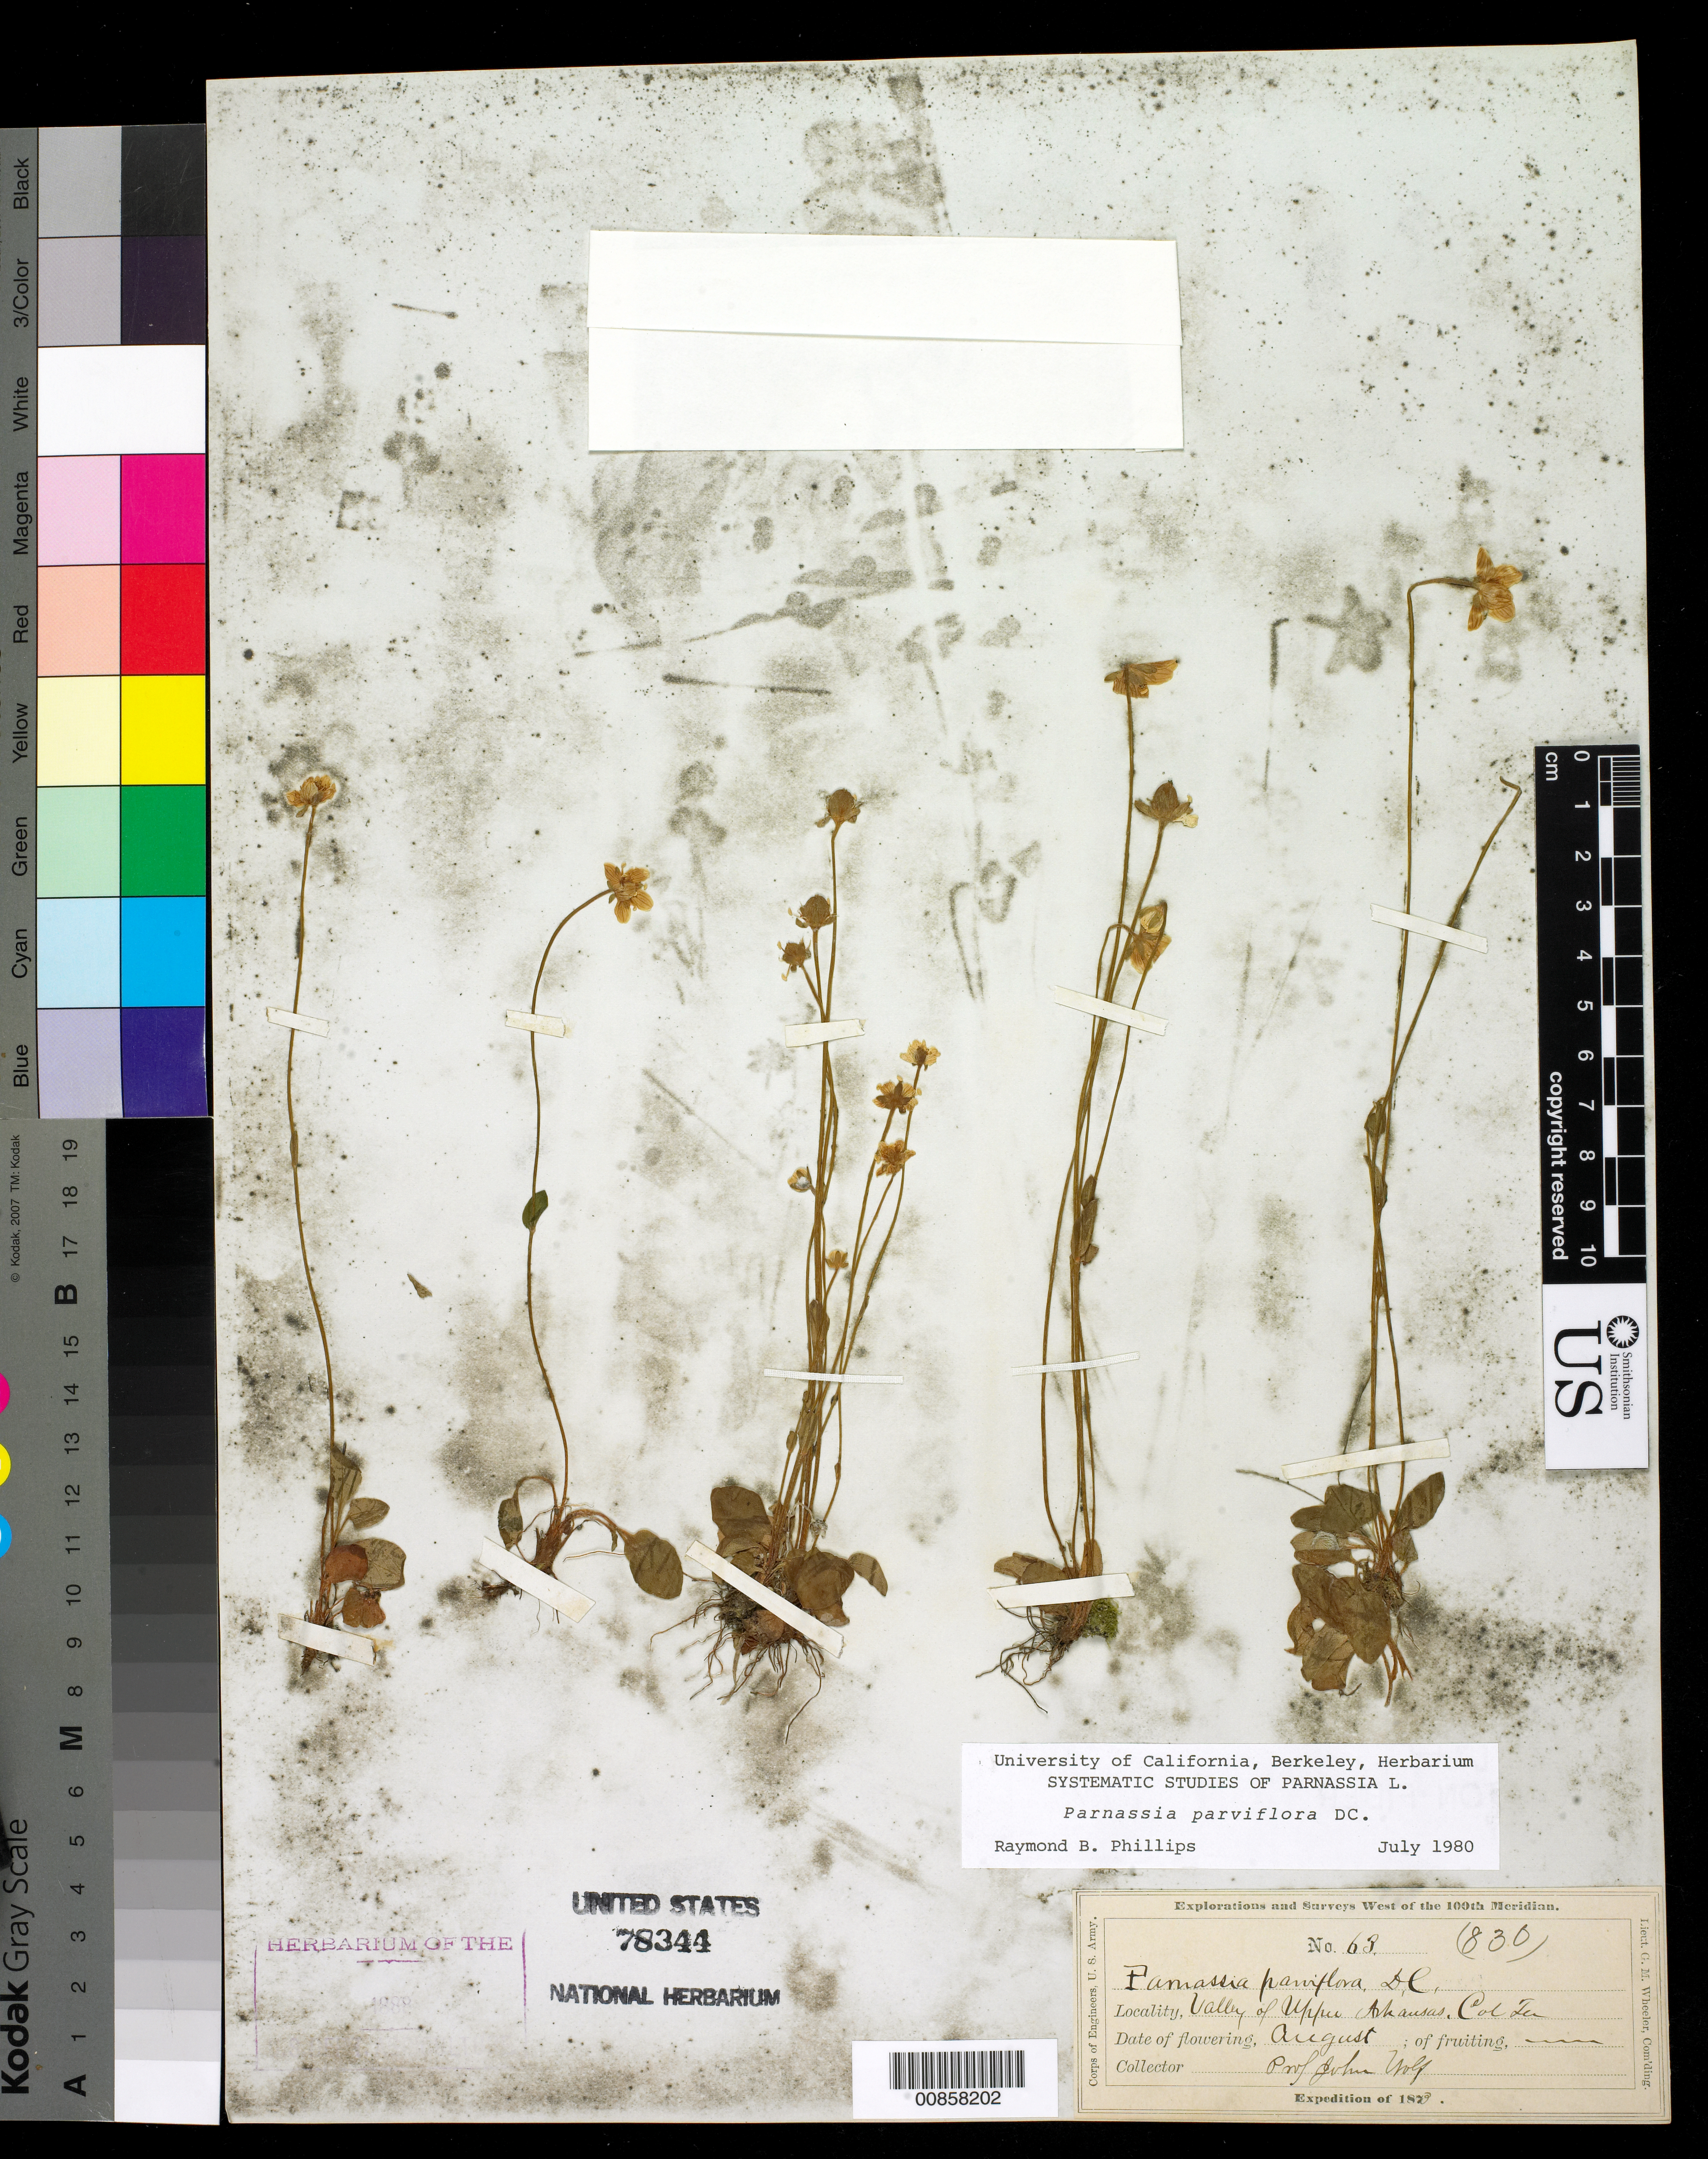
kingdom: Plantae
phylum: Tracheophyta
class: Magnoliopsida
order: Celastrales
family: Parnassiaceae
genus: Parnassia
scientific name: Parnassia parviflora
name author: DC.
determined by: Phillips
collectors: J. Wolf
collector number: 63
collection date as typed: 1873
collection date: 1873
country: United States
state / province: Colorado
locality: Valley of upper Arkansas, Col Ter.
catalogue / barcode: US 78344